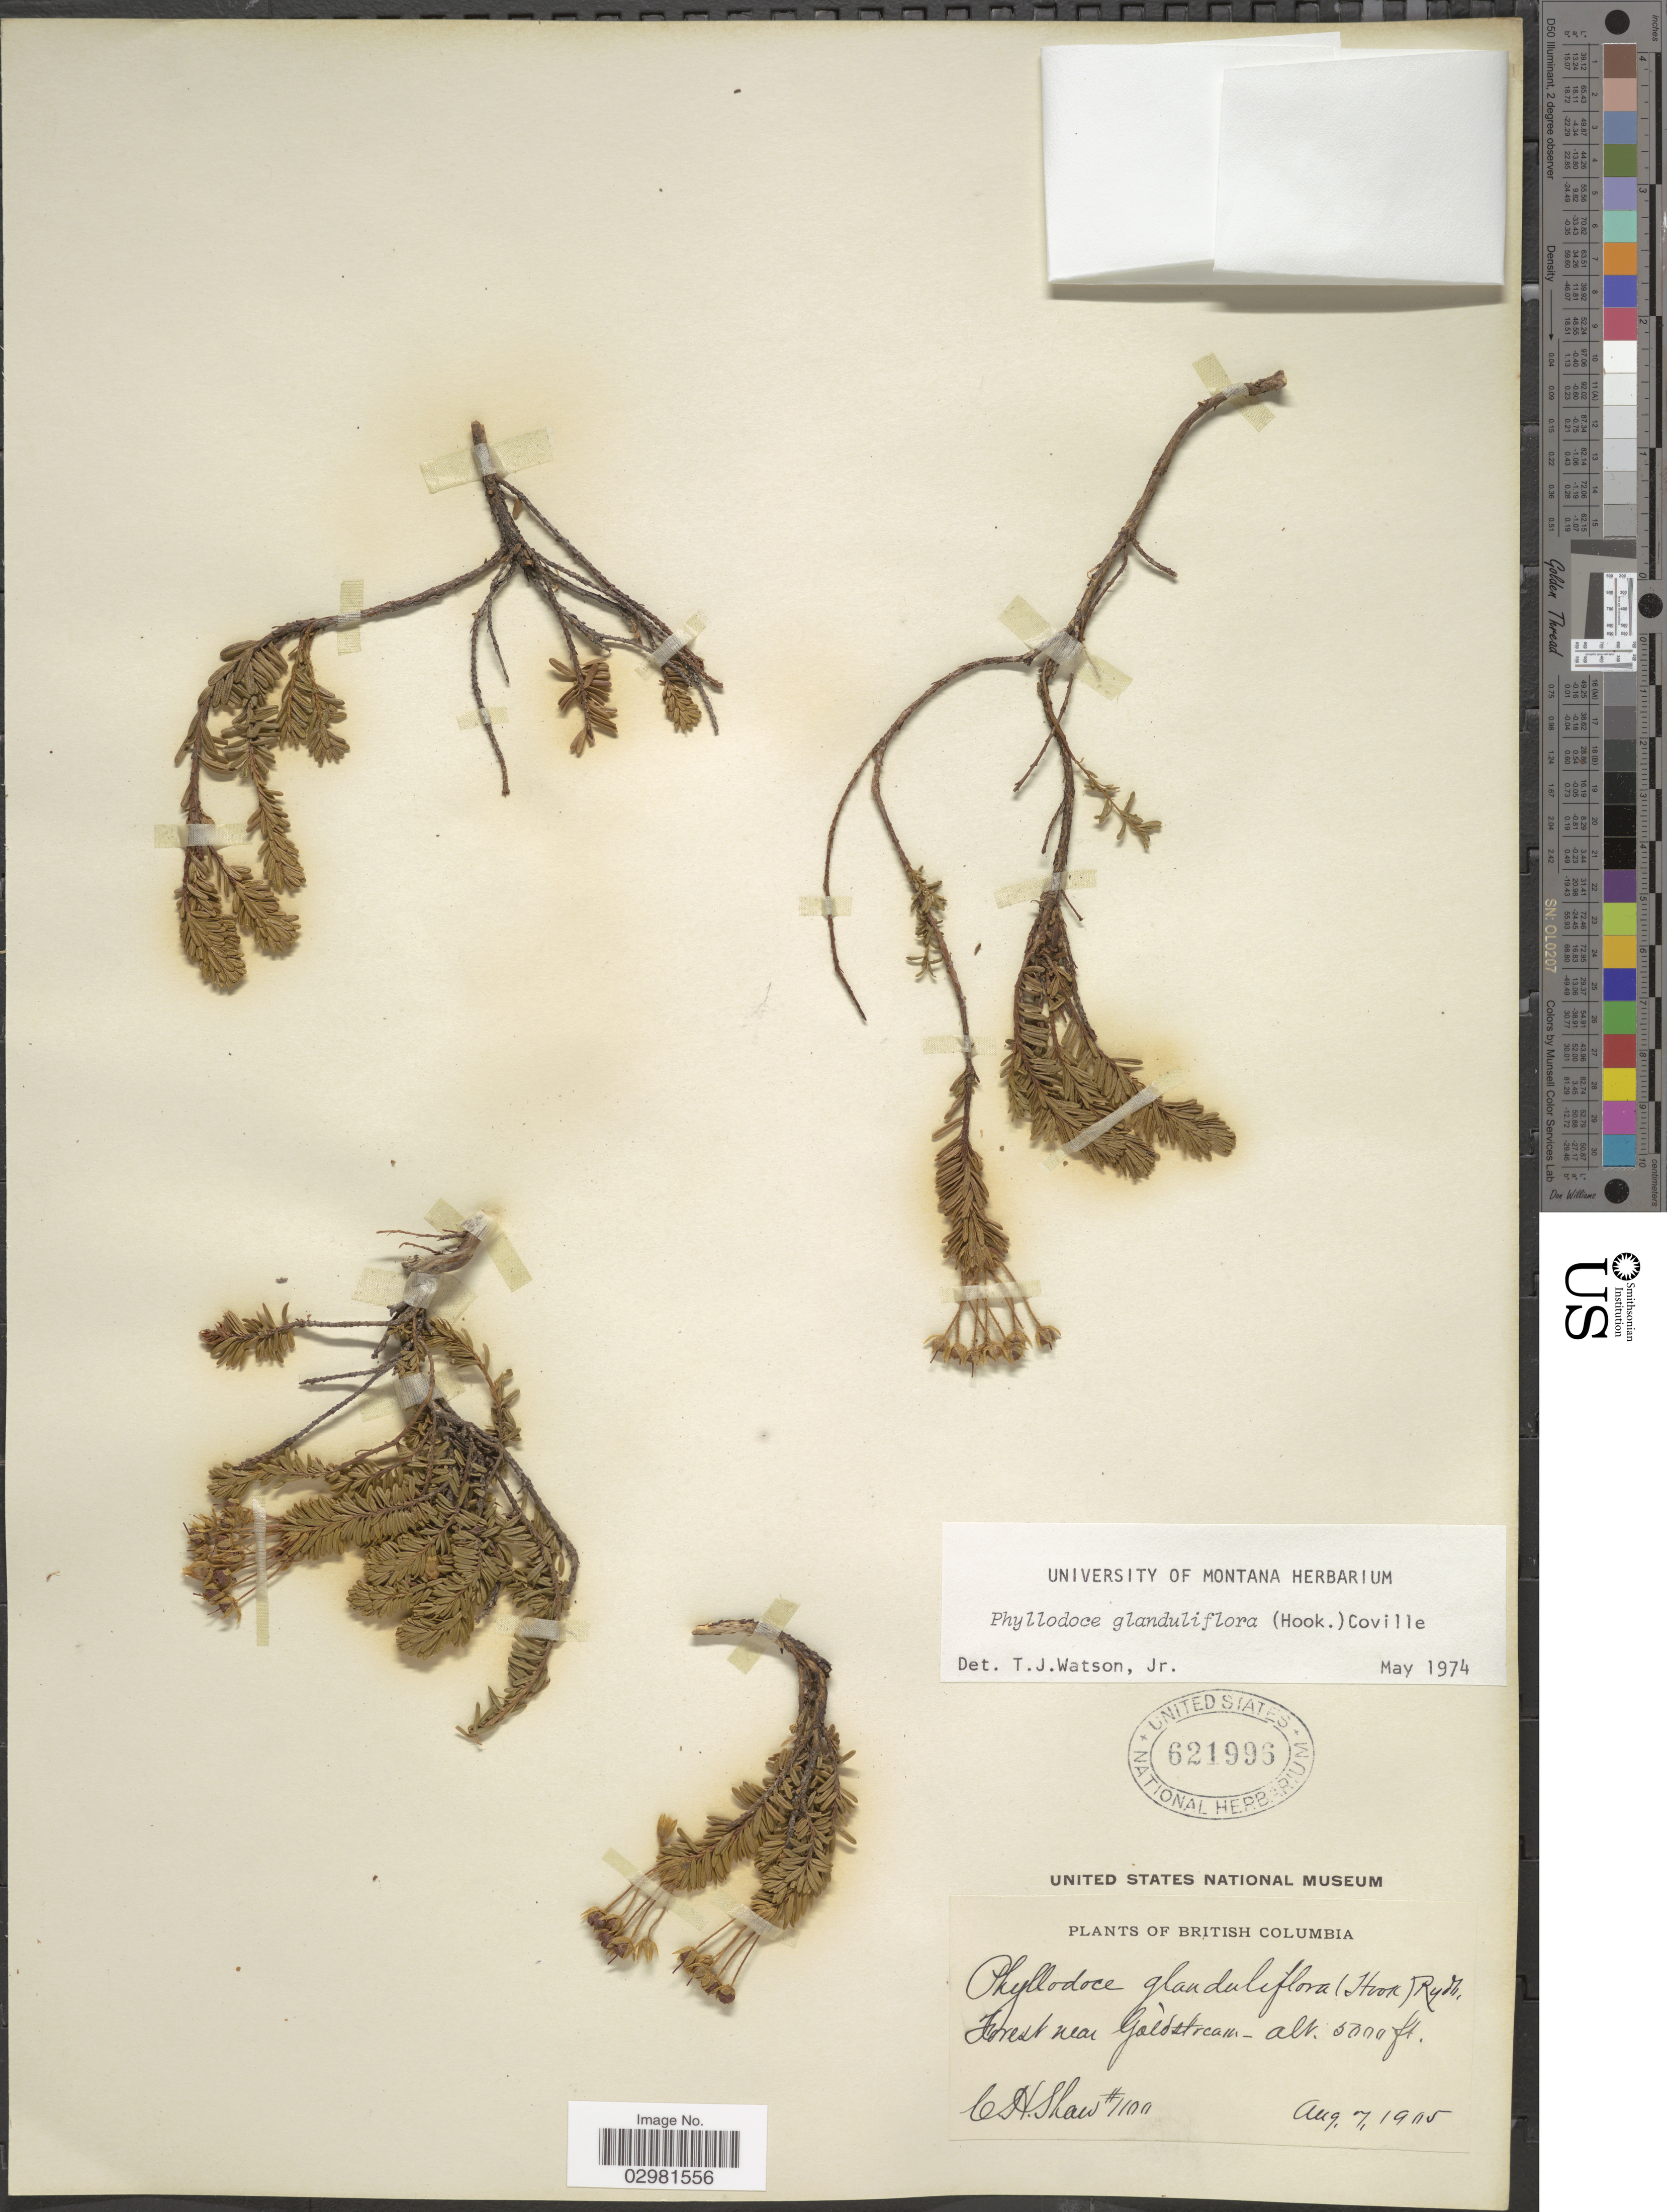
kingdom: Plantae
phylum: Tracheophyta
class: Magnoliopsida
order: Ericales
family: Ericaceae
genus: Phyllodoce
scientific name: Phyllodoce glanduliflora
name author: (Hook.) Coville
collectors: C. H. Shaw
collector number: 1100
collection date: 1905-08-07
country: Canada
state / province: British Columbia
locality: Forest near Goldstream.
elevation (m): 1524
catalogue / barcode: US 621996